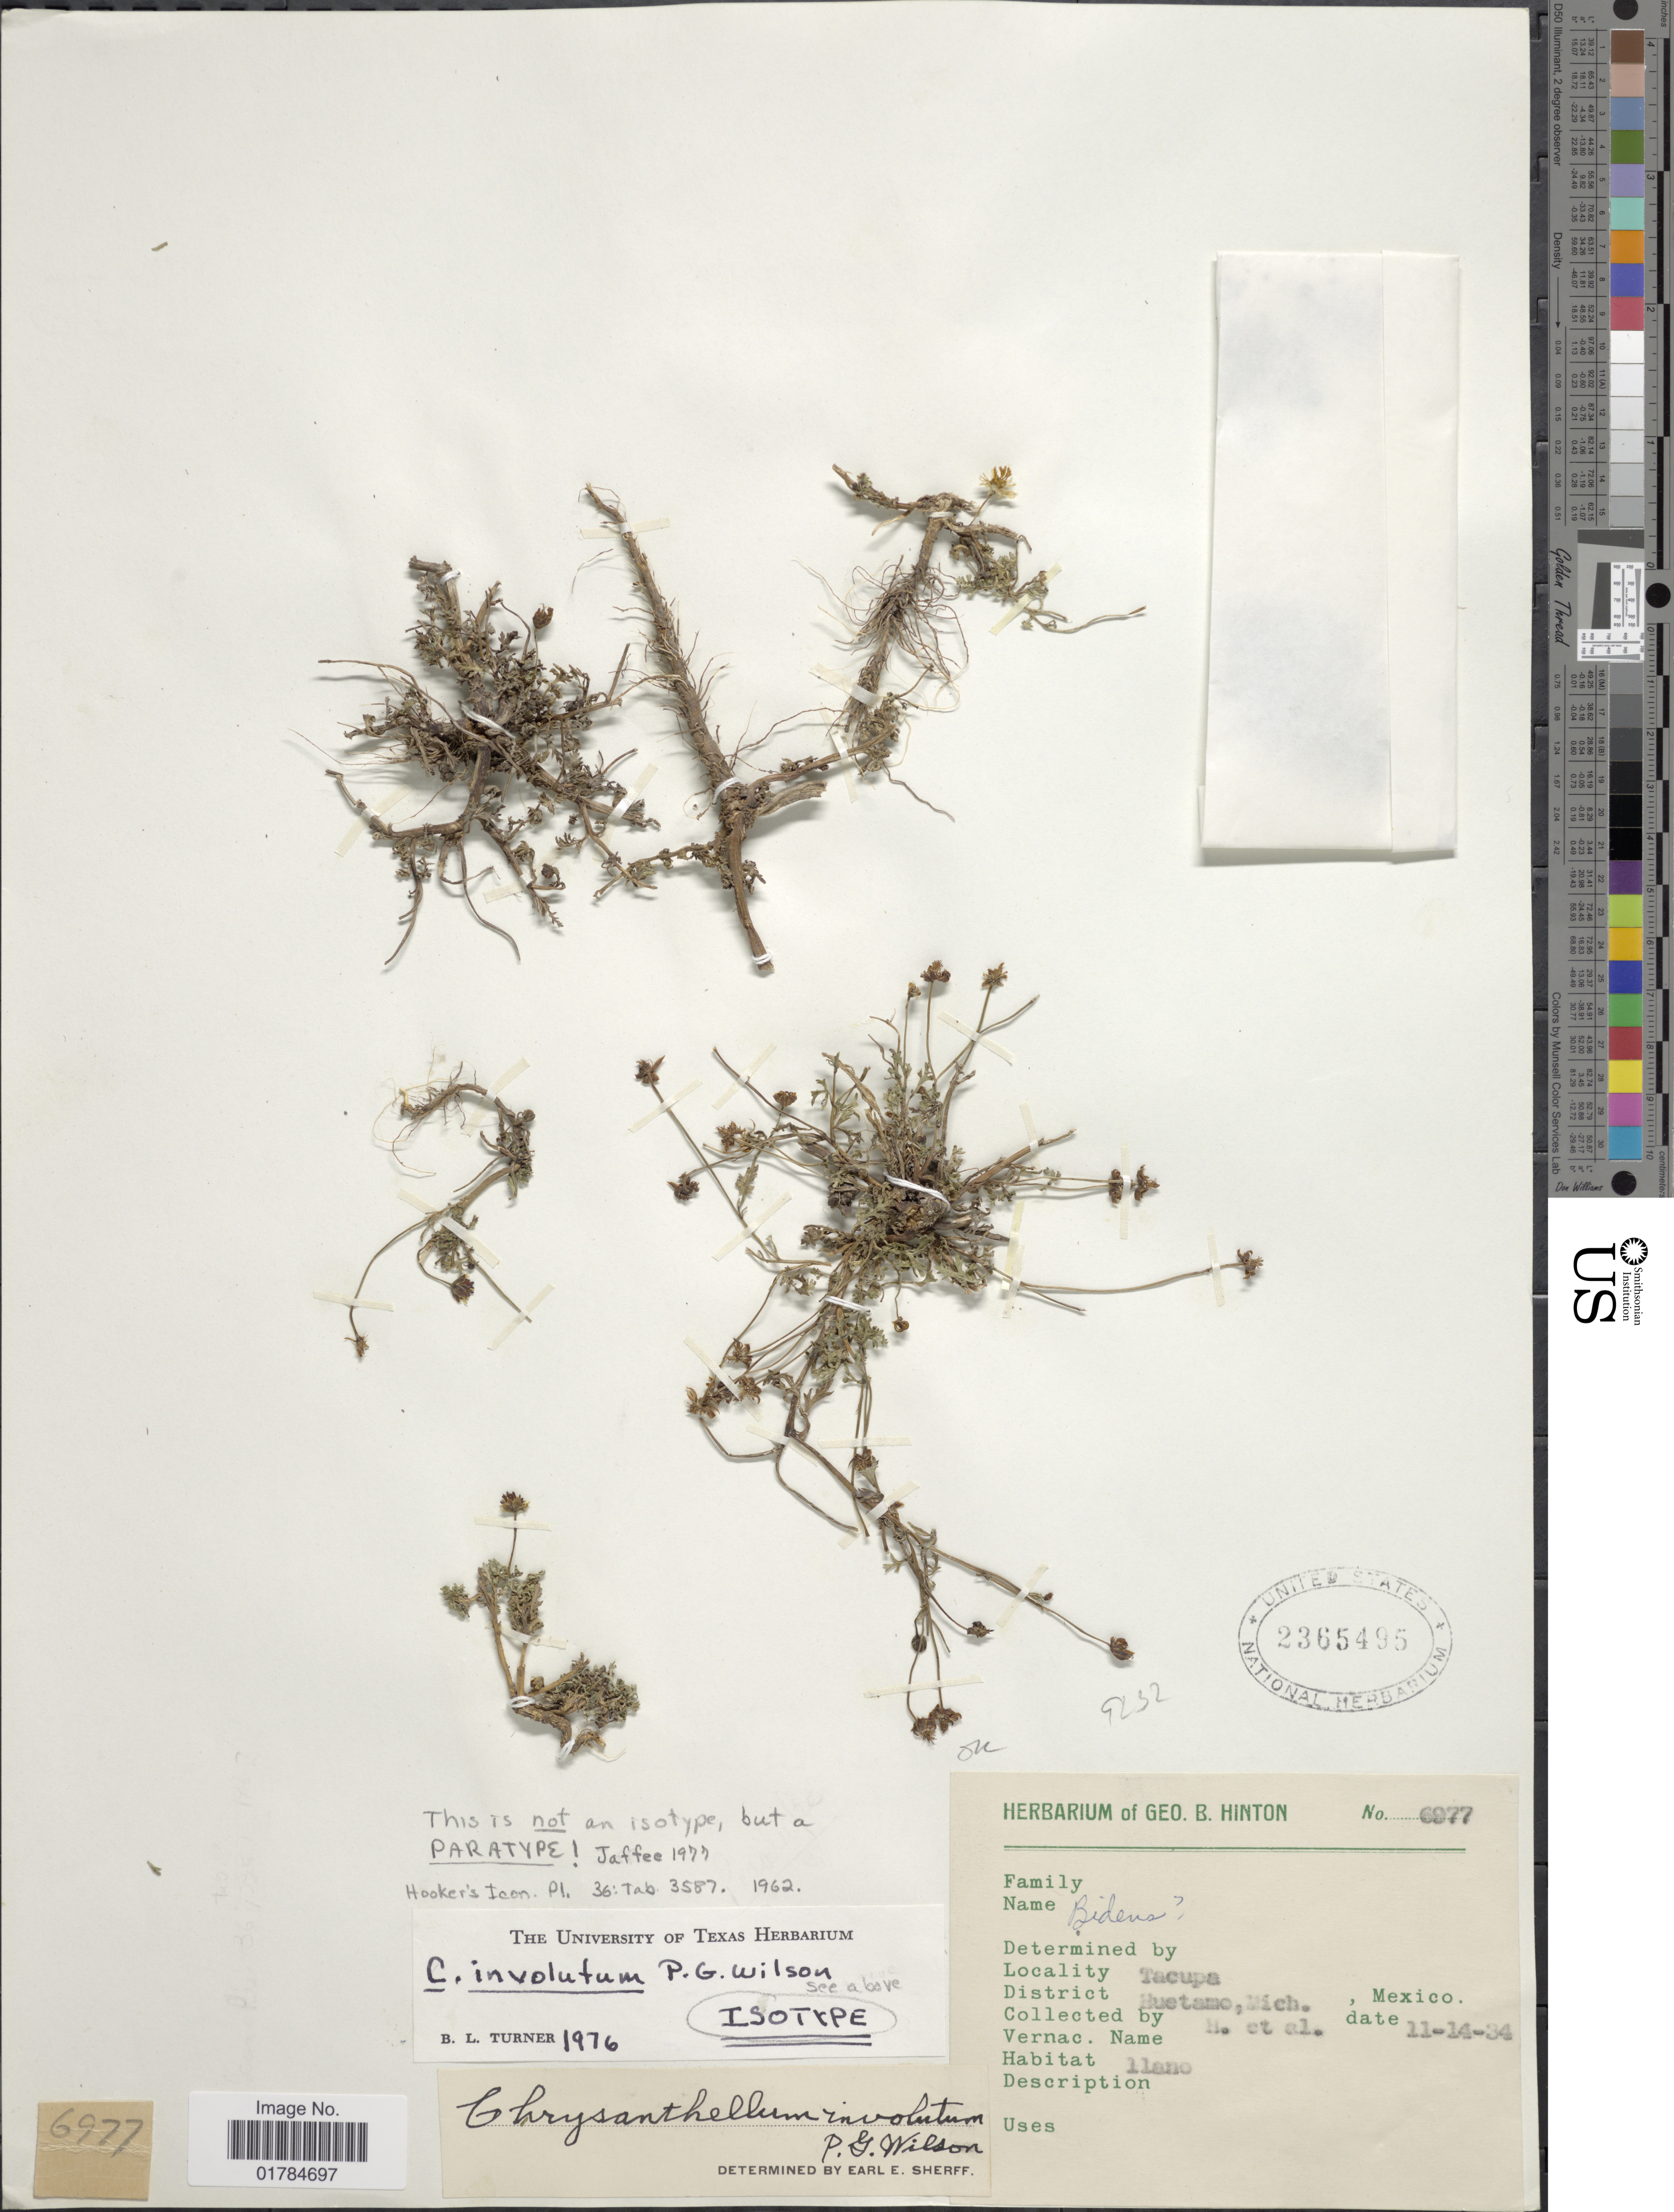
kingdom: Plantae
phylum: Tracheophyta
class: Magnoliopsida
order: Asterales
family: Asteraceae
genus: Chrysanthellum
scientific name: Chrysanthellum involutum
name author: Paul G. Wilson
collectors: G. B. Hinton & et al.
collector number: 6977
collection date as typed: Transcribed d/m/y: 14/11/34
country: Mexico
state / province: Michoacán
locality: Tacupa, Huetamo, Mich.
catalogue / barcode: US 2365495